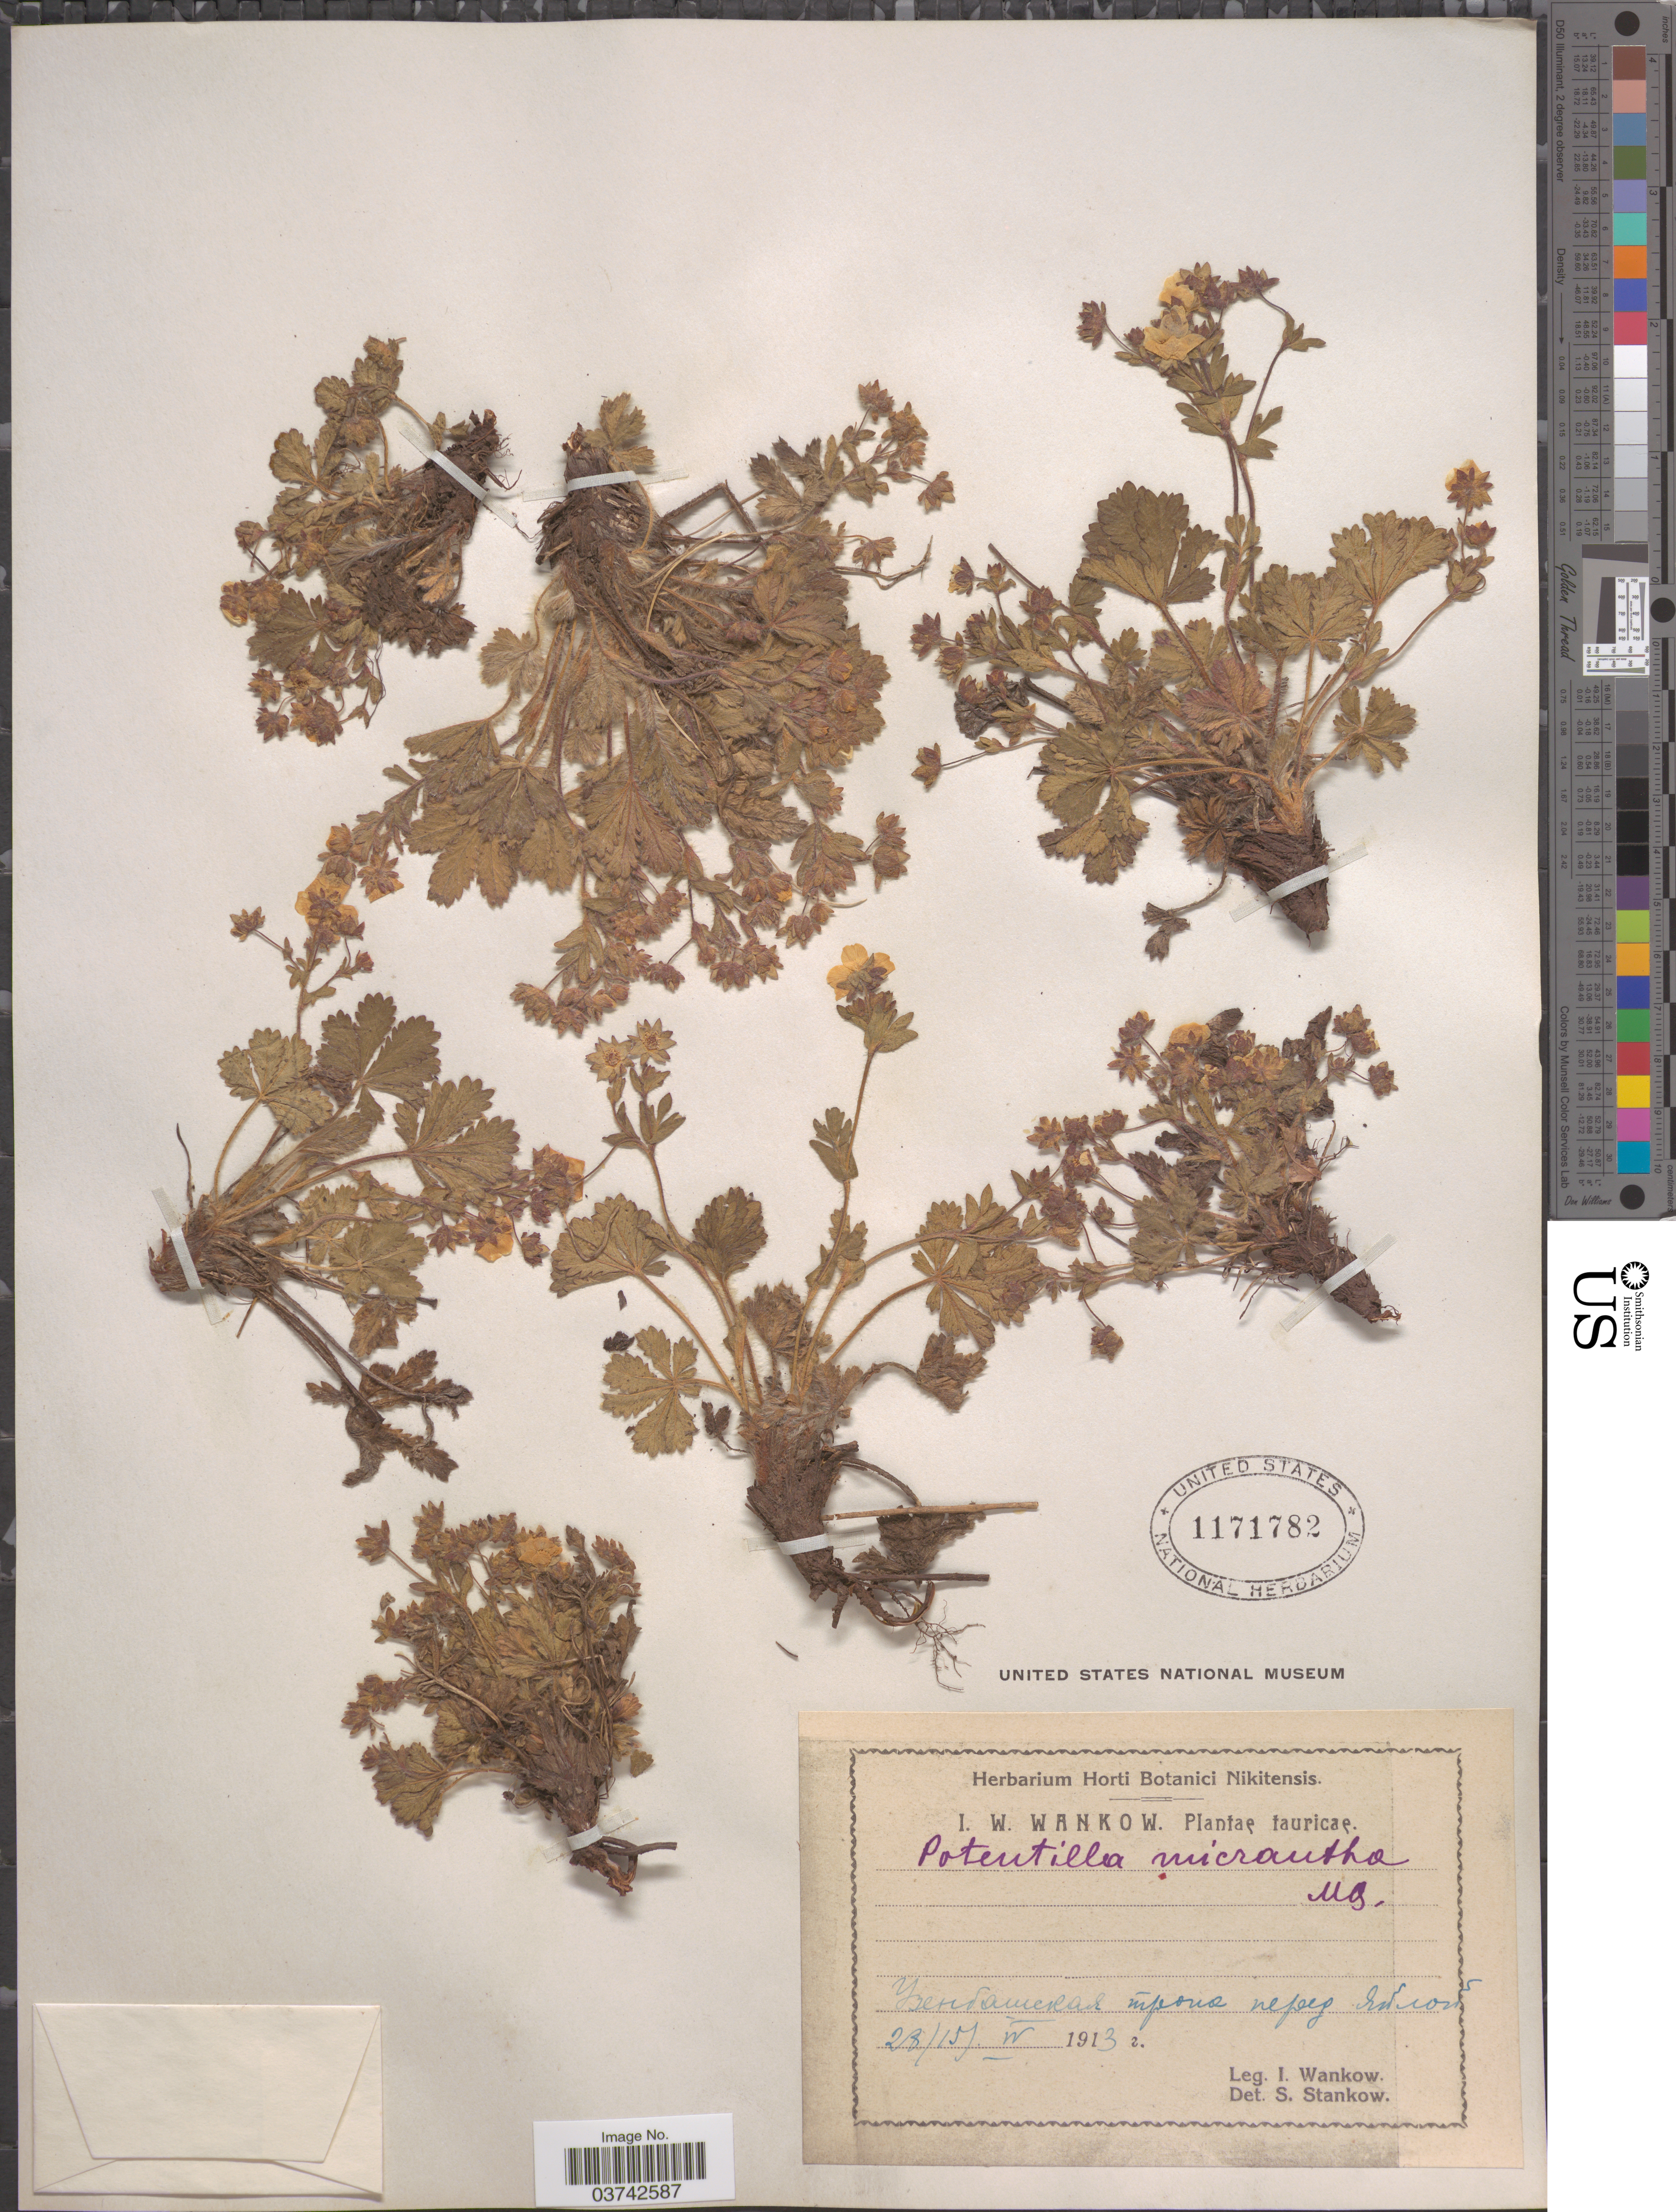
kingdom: Plantae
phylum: Tracheophyta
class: Magnoliopsida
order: Rosales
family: Rosaceae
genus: Potentilla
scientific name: Potentilla micrantha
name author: Ramond ex DC.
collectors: I. Wankow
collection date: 1913-04-15/1913-04-28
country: Ukraine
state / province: Crimea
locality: Uzenbashskaya Tropa, near Yayla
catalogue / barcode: US 1171782